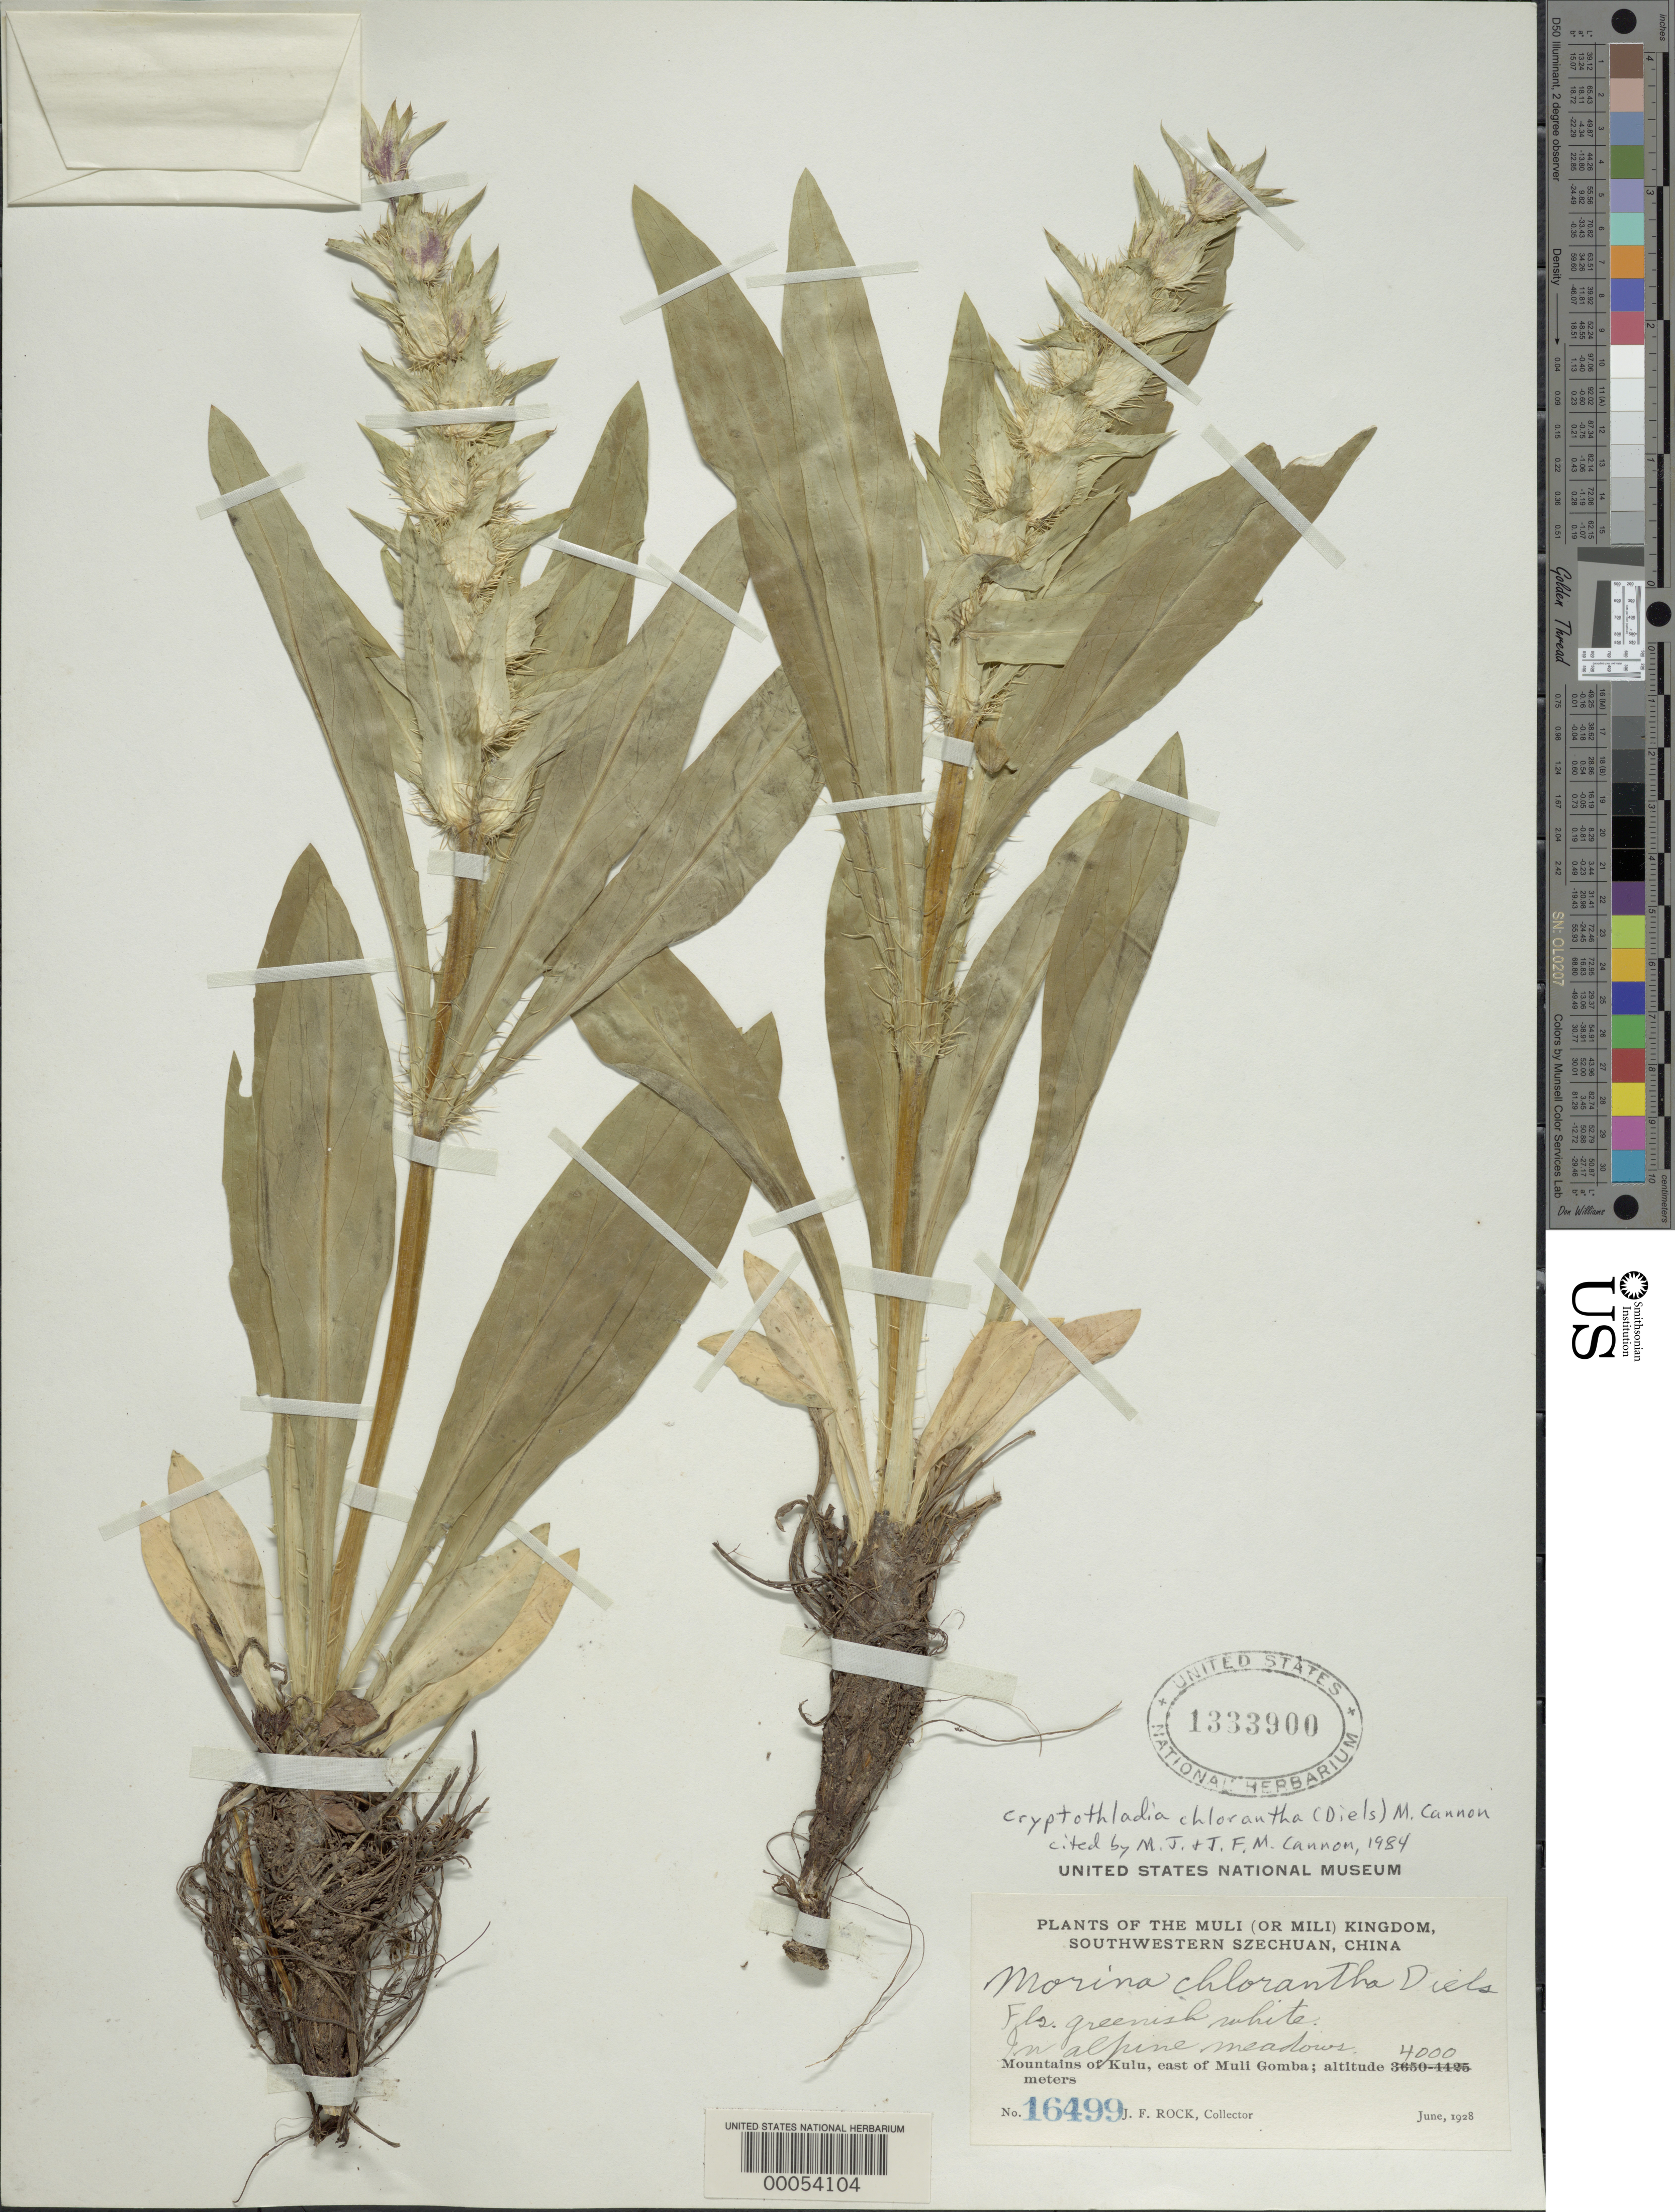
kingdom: Plantae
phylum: Tracheophyta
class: Magnoliopsida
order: Dipsacales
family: Caprifoliaceae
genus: Cryptothladia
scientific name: Cryptothladia chlorantha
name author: (Diels) M.J. Cannon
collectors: J. F. Rock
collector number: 16499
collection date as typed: Jun 1928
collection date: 1928-06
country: China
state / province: Sichuan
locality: Mountains of Kulu, E of Muli Gomba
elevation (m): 4000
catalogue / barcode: US 1333900